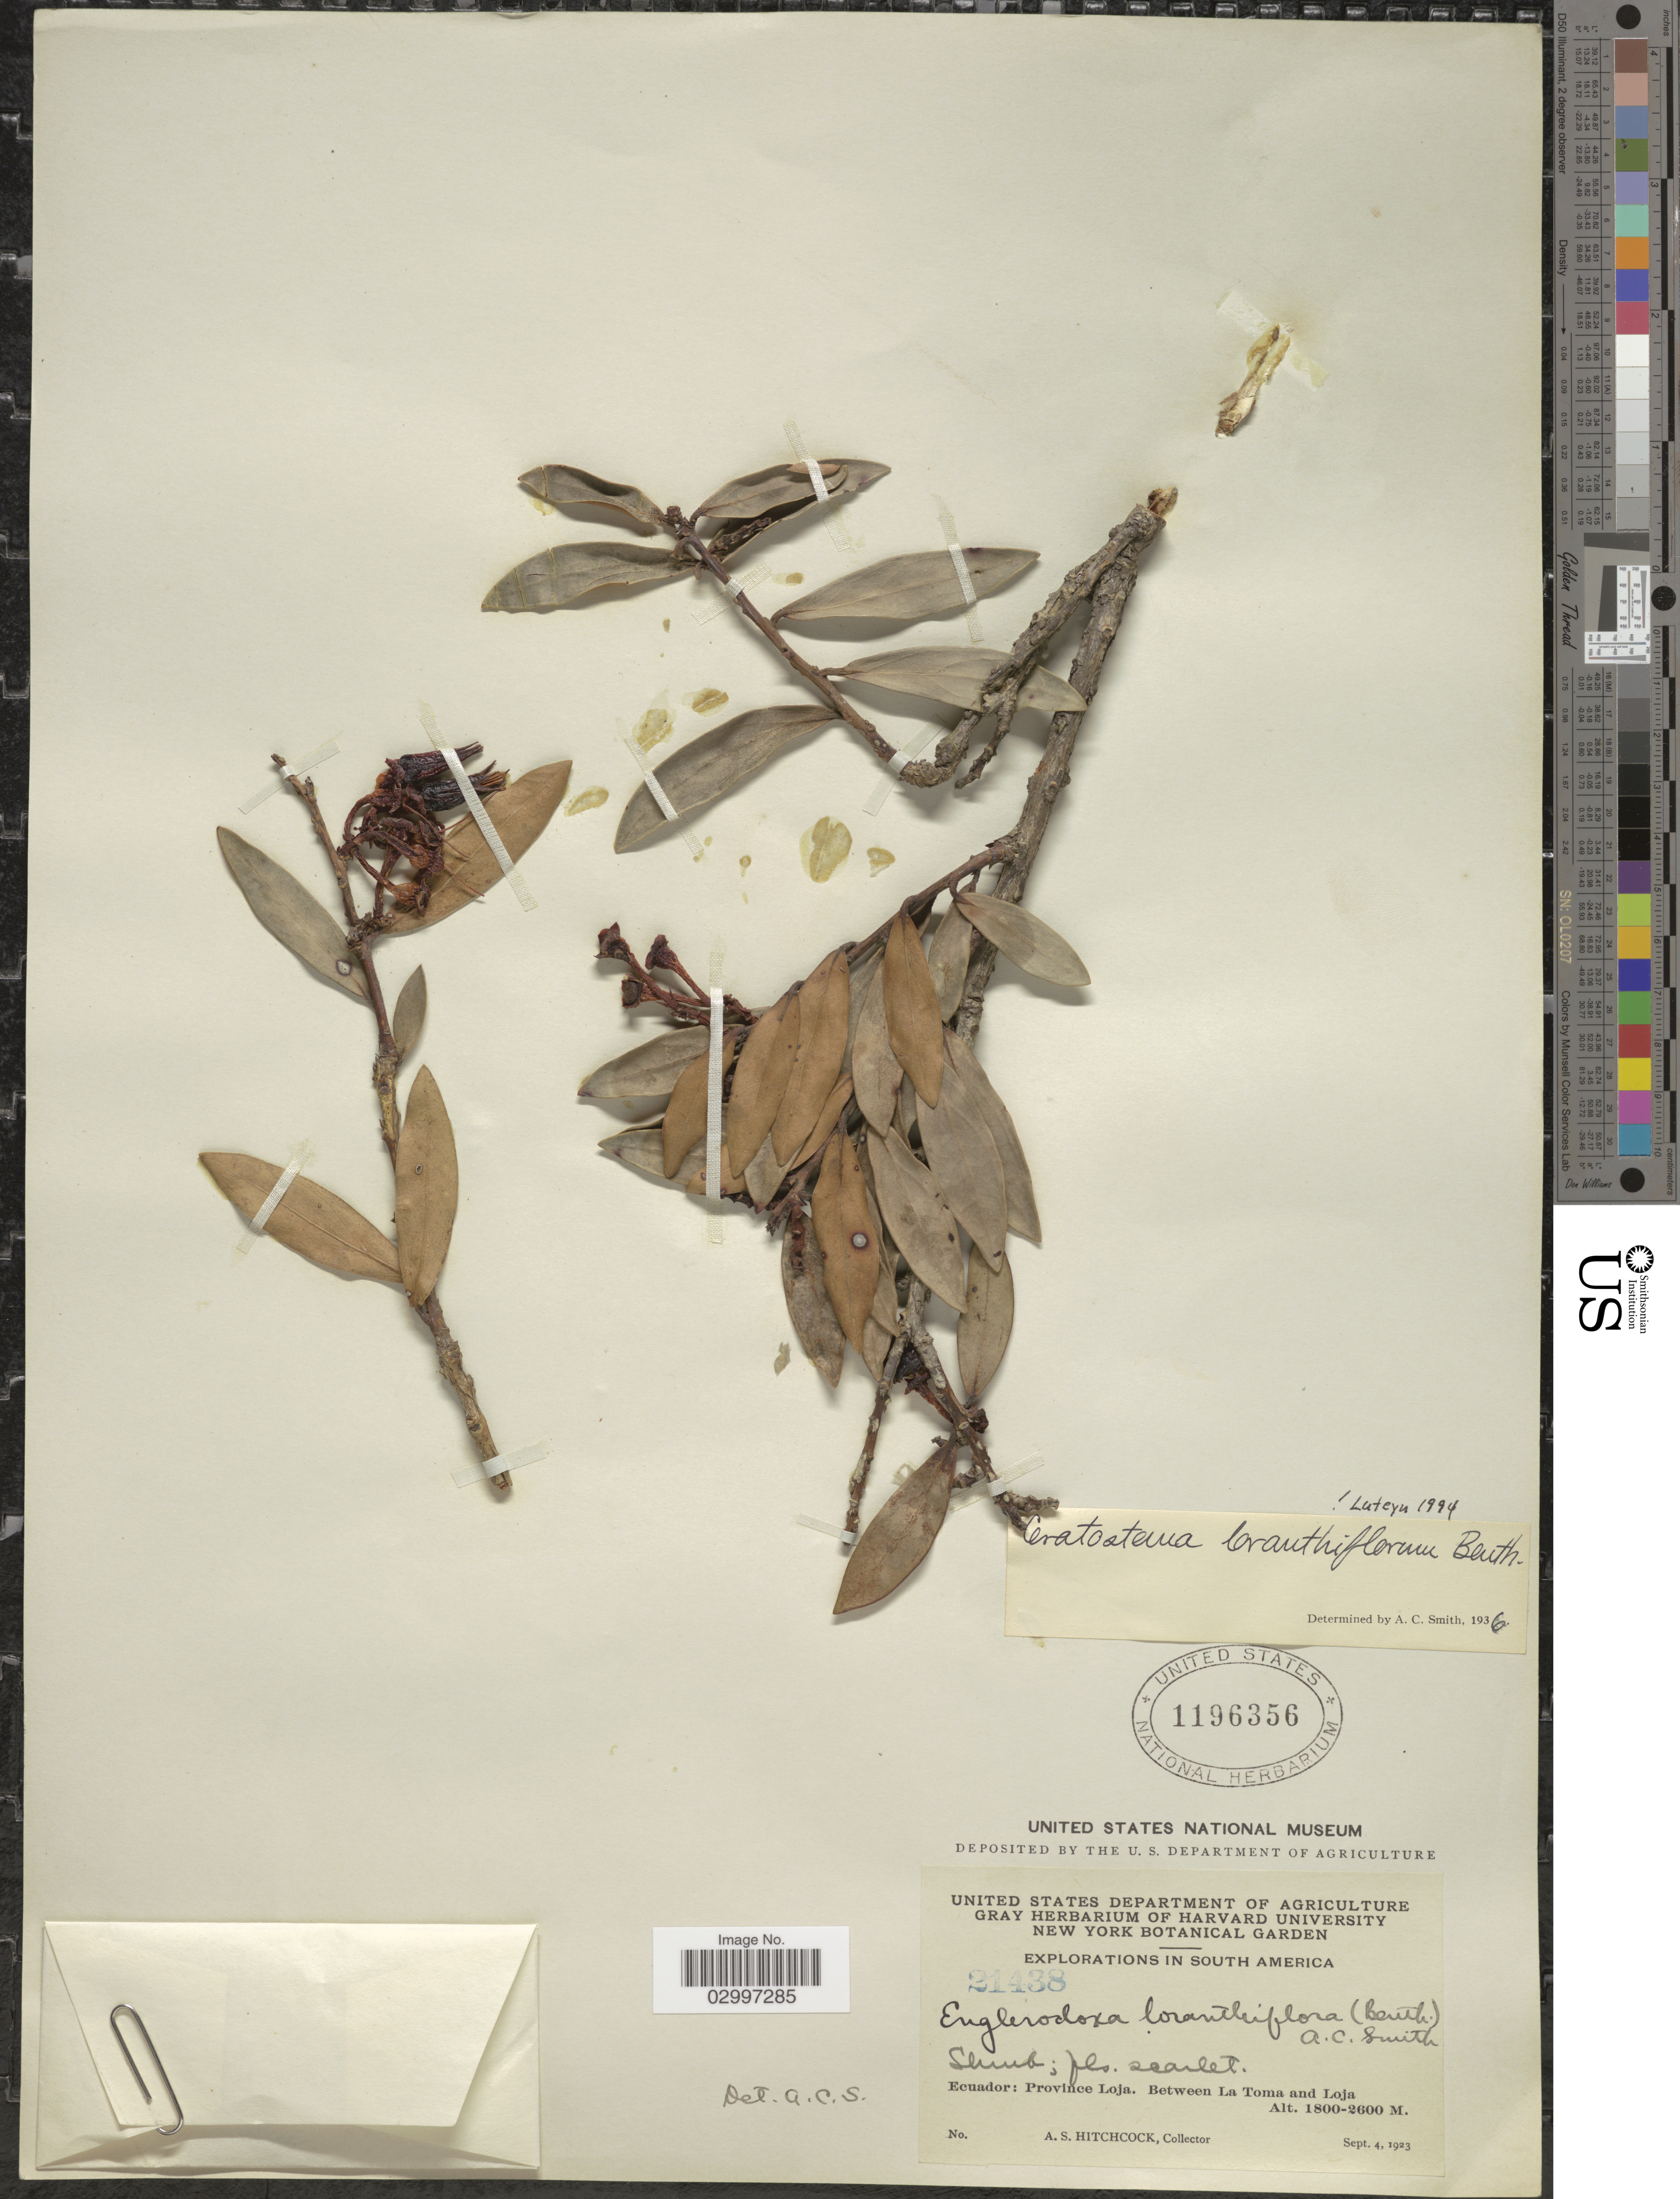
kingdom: Plantae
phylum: Tracheophyta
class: Magnoliopsida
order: Ericales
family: Ericaceae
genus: Ceratostema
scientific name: Ceratostema loranthiflorum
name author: Benth.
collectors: A. S. Hitchcock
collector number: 21438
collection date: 1923-09-04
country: Ecuador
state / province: Loja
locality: Between La Toma and Loja.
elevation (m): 1800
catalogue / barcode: US 1196356